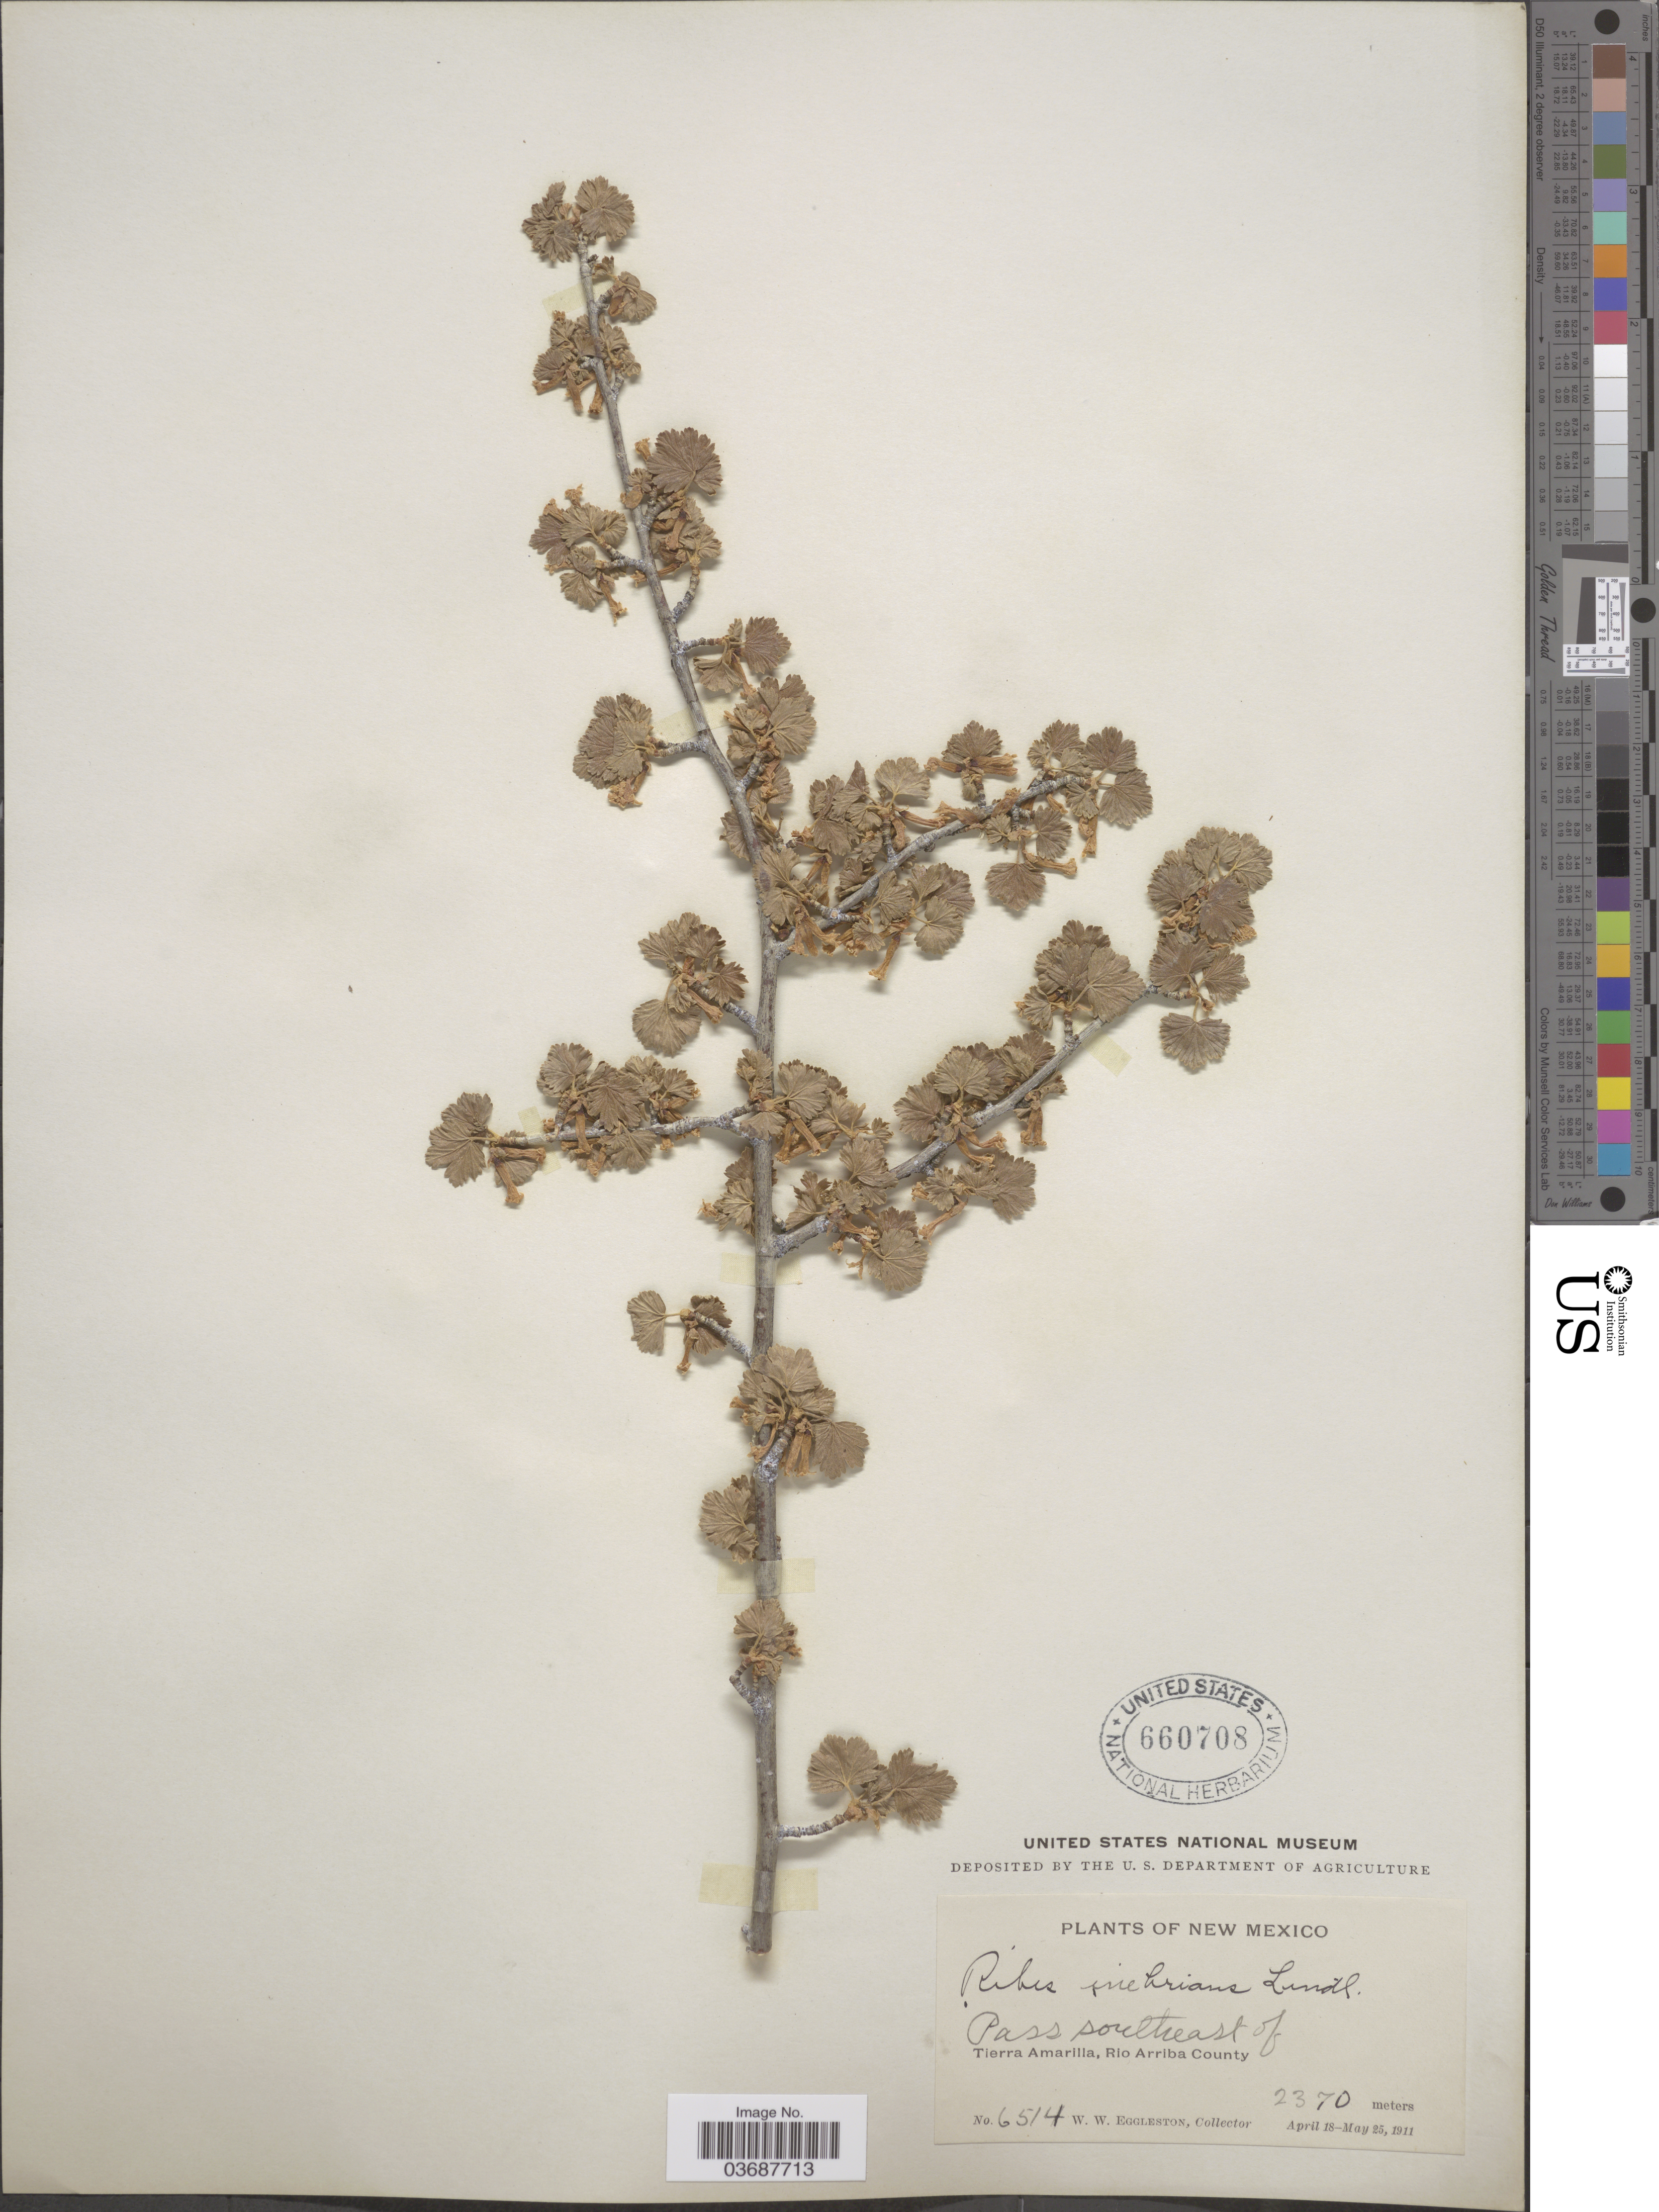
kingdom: Plantae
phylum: Tracheophyta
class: Magnoliopsida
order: Saxifragales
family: Grossulariaceae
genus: Ribes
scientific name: Ribes inebrians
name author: Lindl.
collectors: W. W. Eggleston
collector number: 6514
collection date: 1911-04-18/1911-05-25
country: United States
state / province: New Mexico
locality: Pass southeast of Tierra Amarilla, Rio Arriba County.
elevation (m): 2370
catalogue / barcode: US 660708